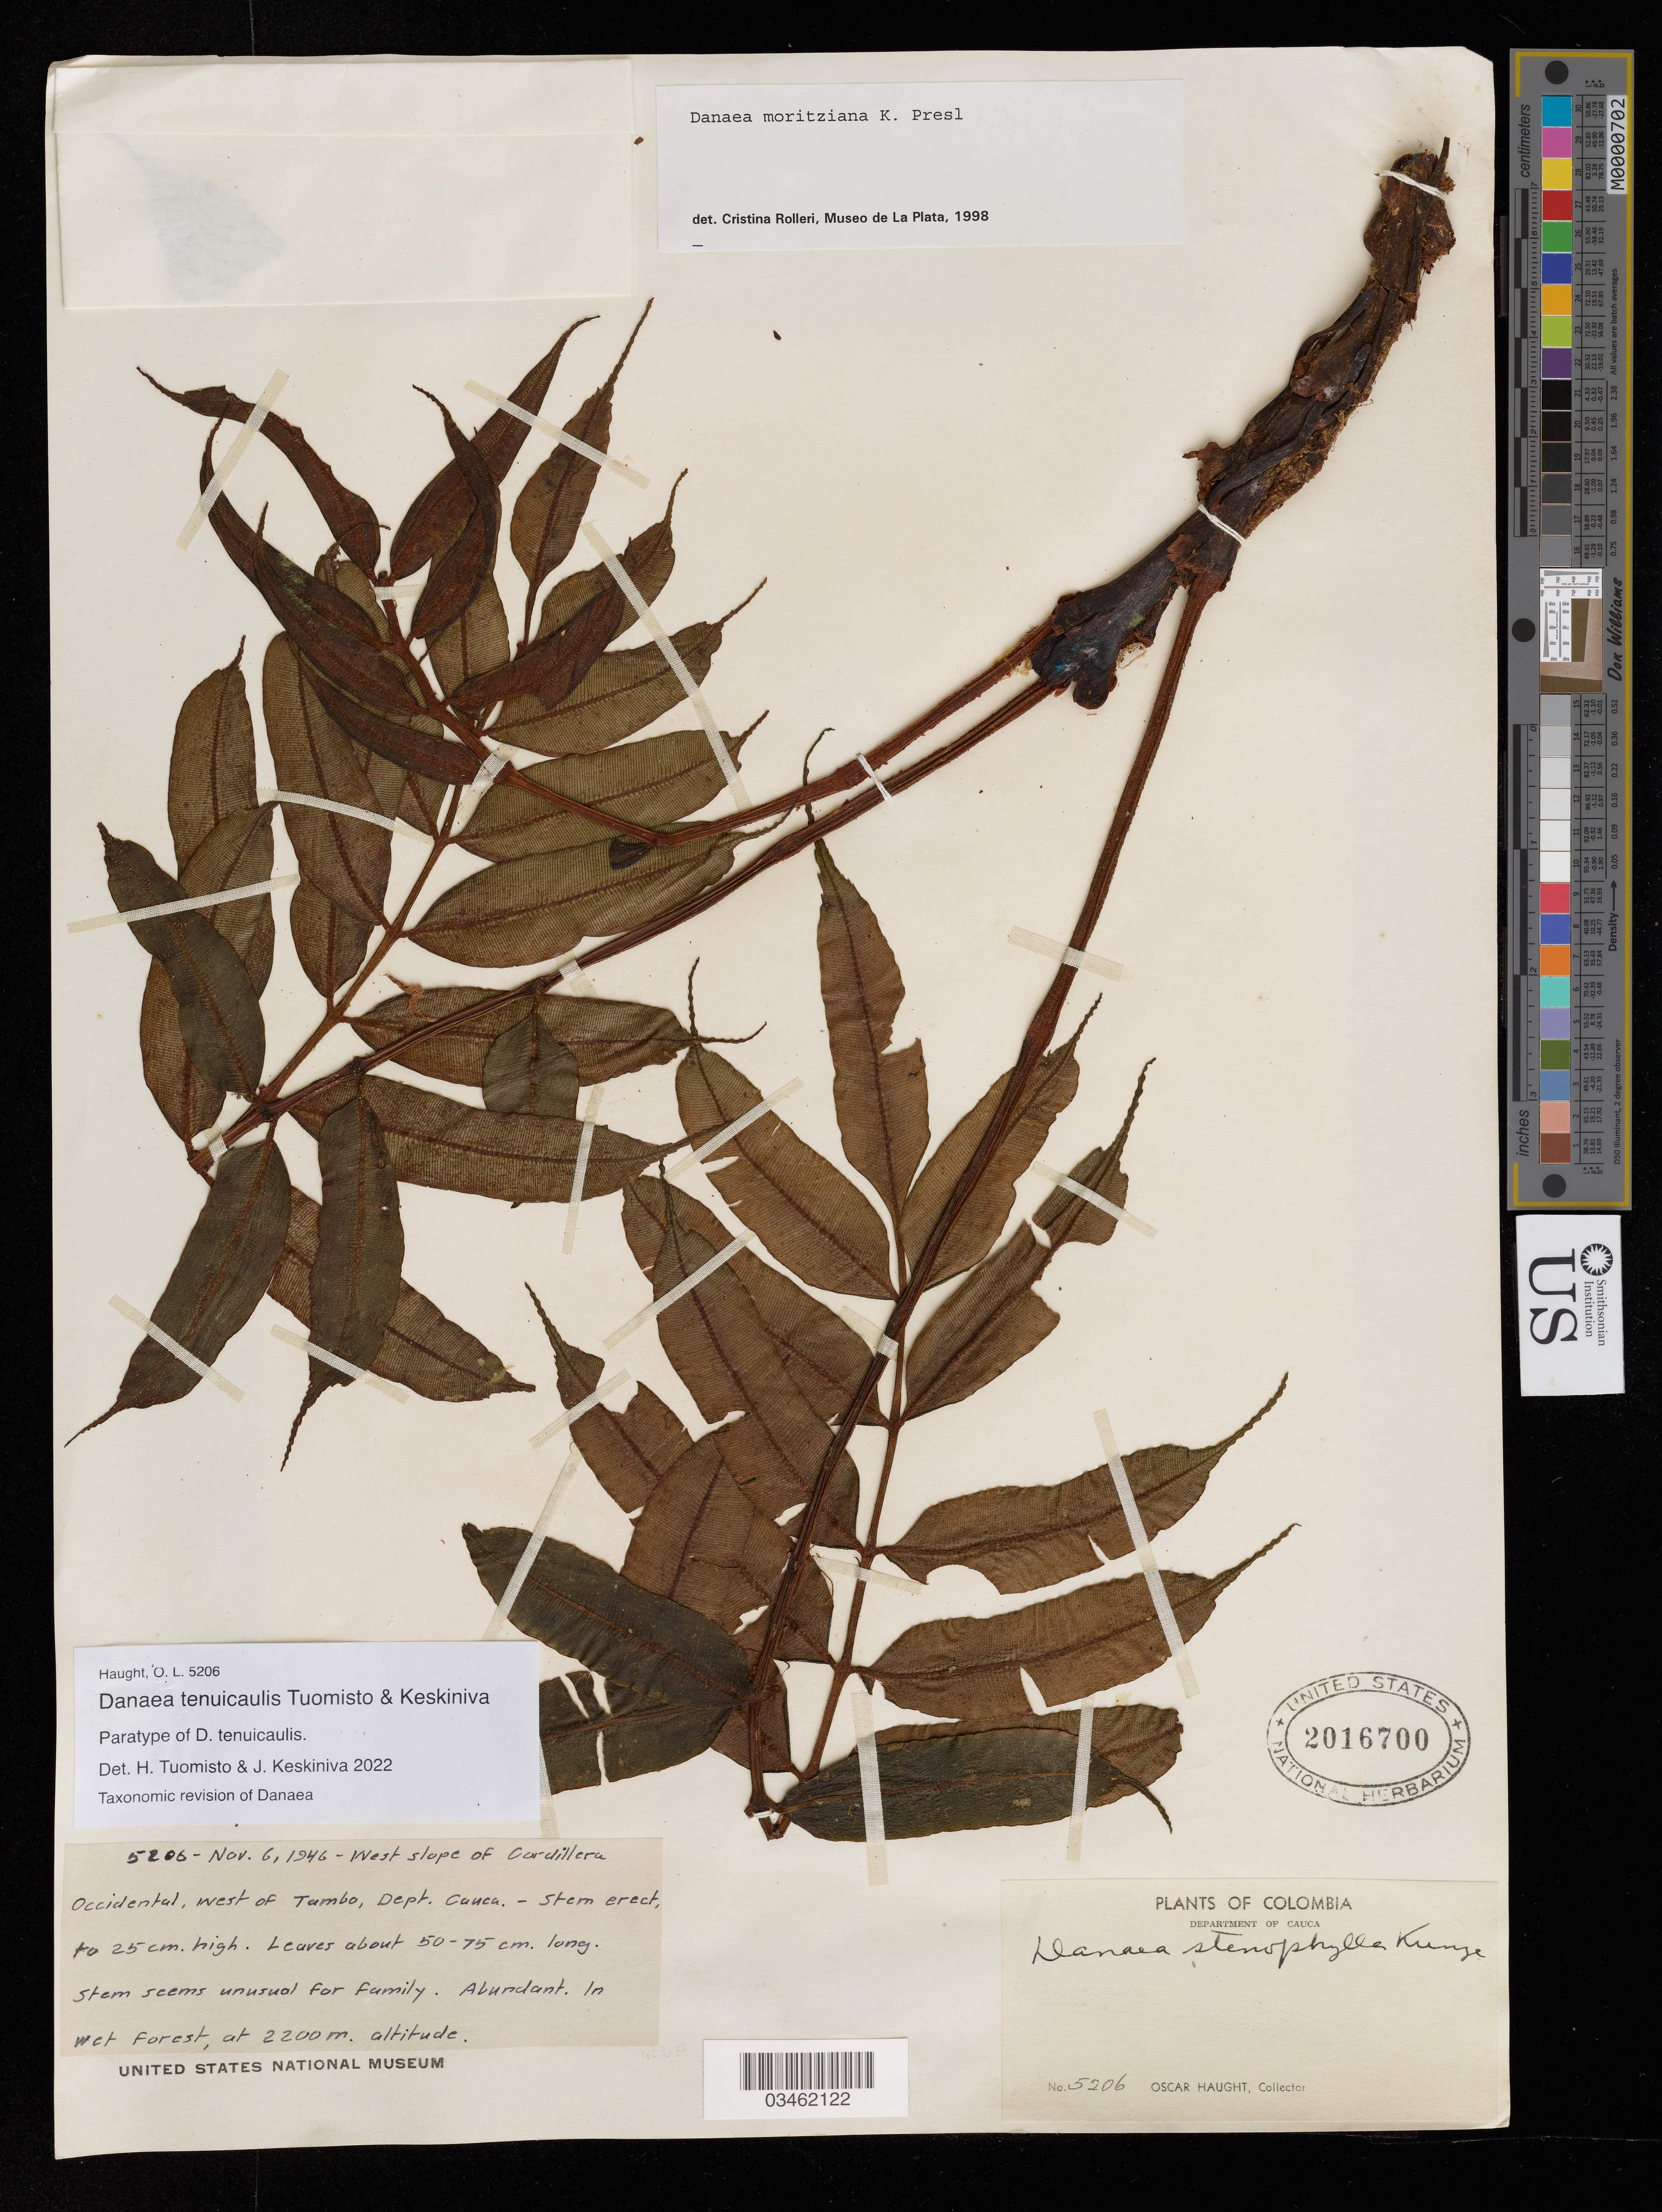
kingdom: Plantae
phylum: Tracheophyta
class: Polypodiopsida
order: Marattiales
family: Marattiaceae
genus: Danaea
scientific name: Danaea tenuicaulis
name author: Tuomisto & Keskiniva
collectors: O. L. Haught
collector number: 5206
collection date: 1946-11-06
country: Colombia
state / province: Cauca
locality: West slope of Cordillera Occidental, west of Tambo, Dept. Cauca.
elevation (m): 2200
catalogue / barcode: US 2016700